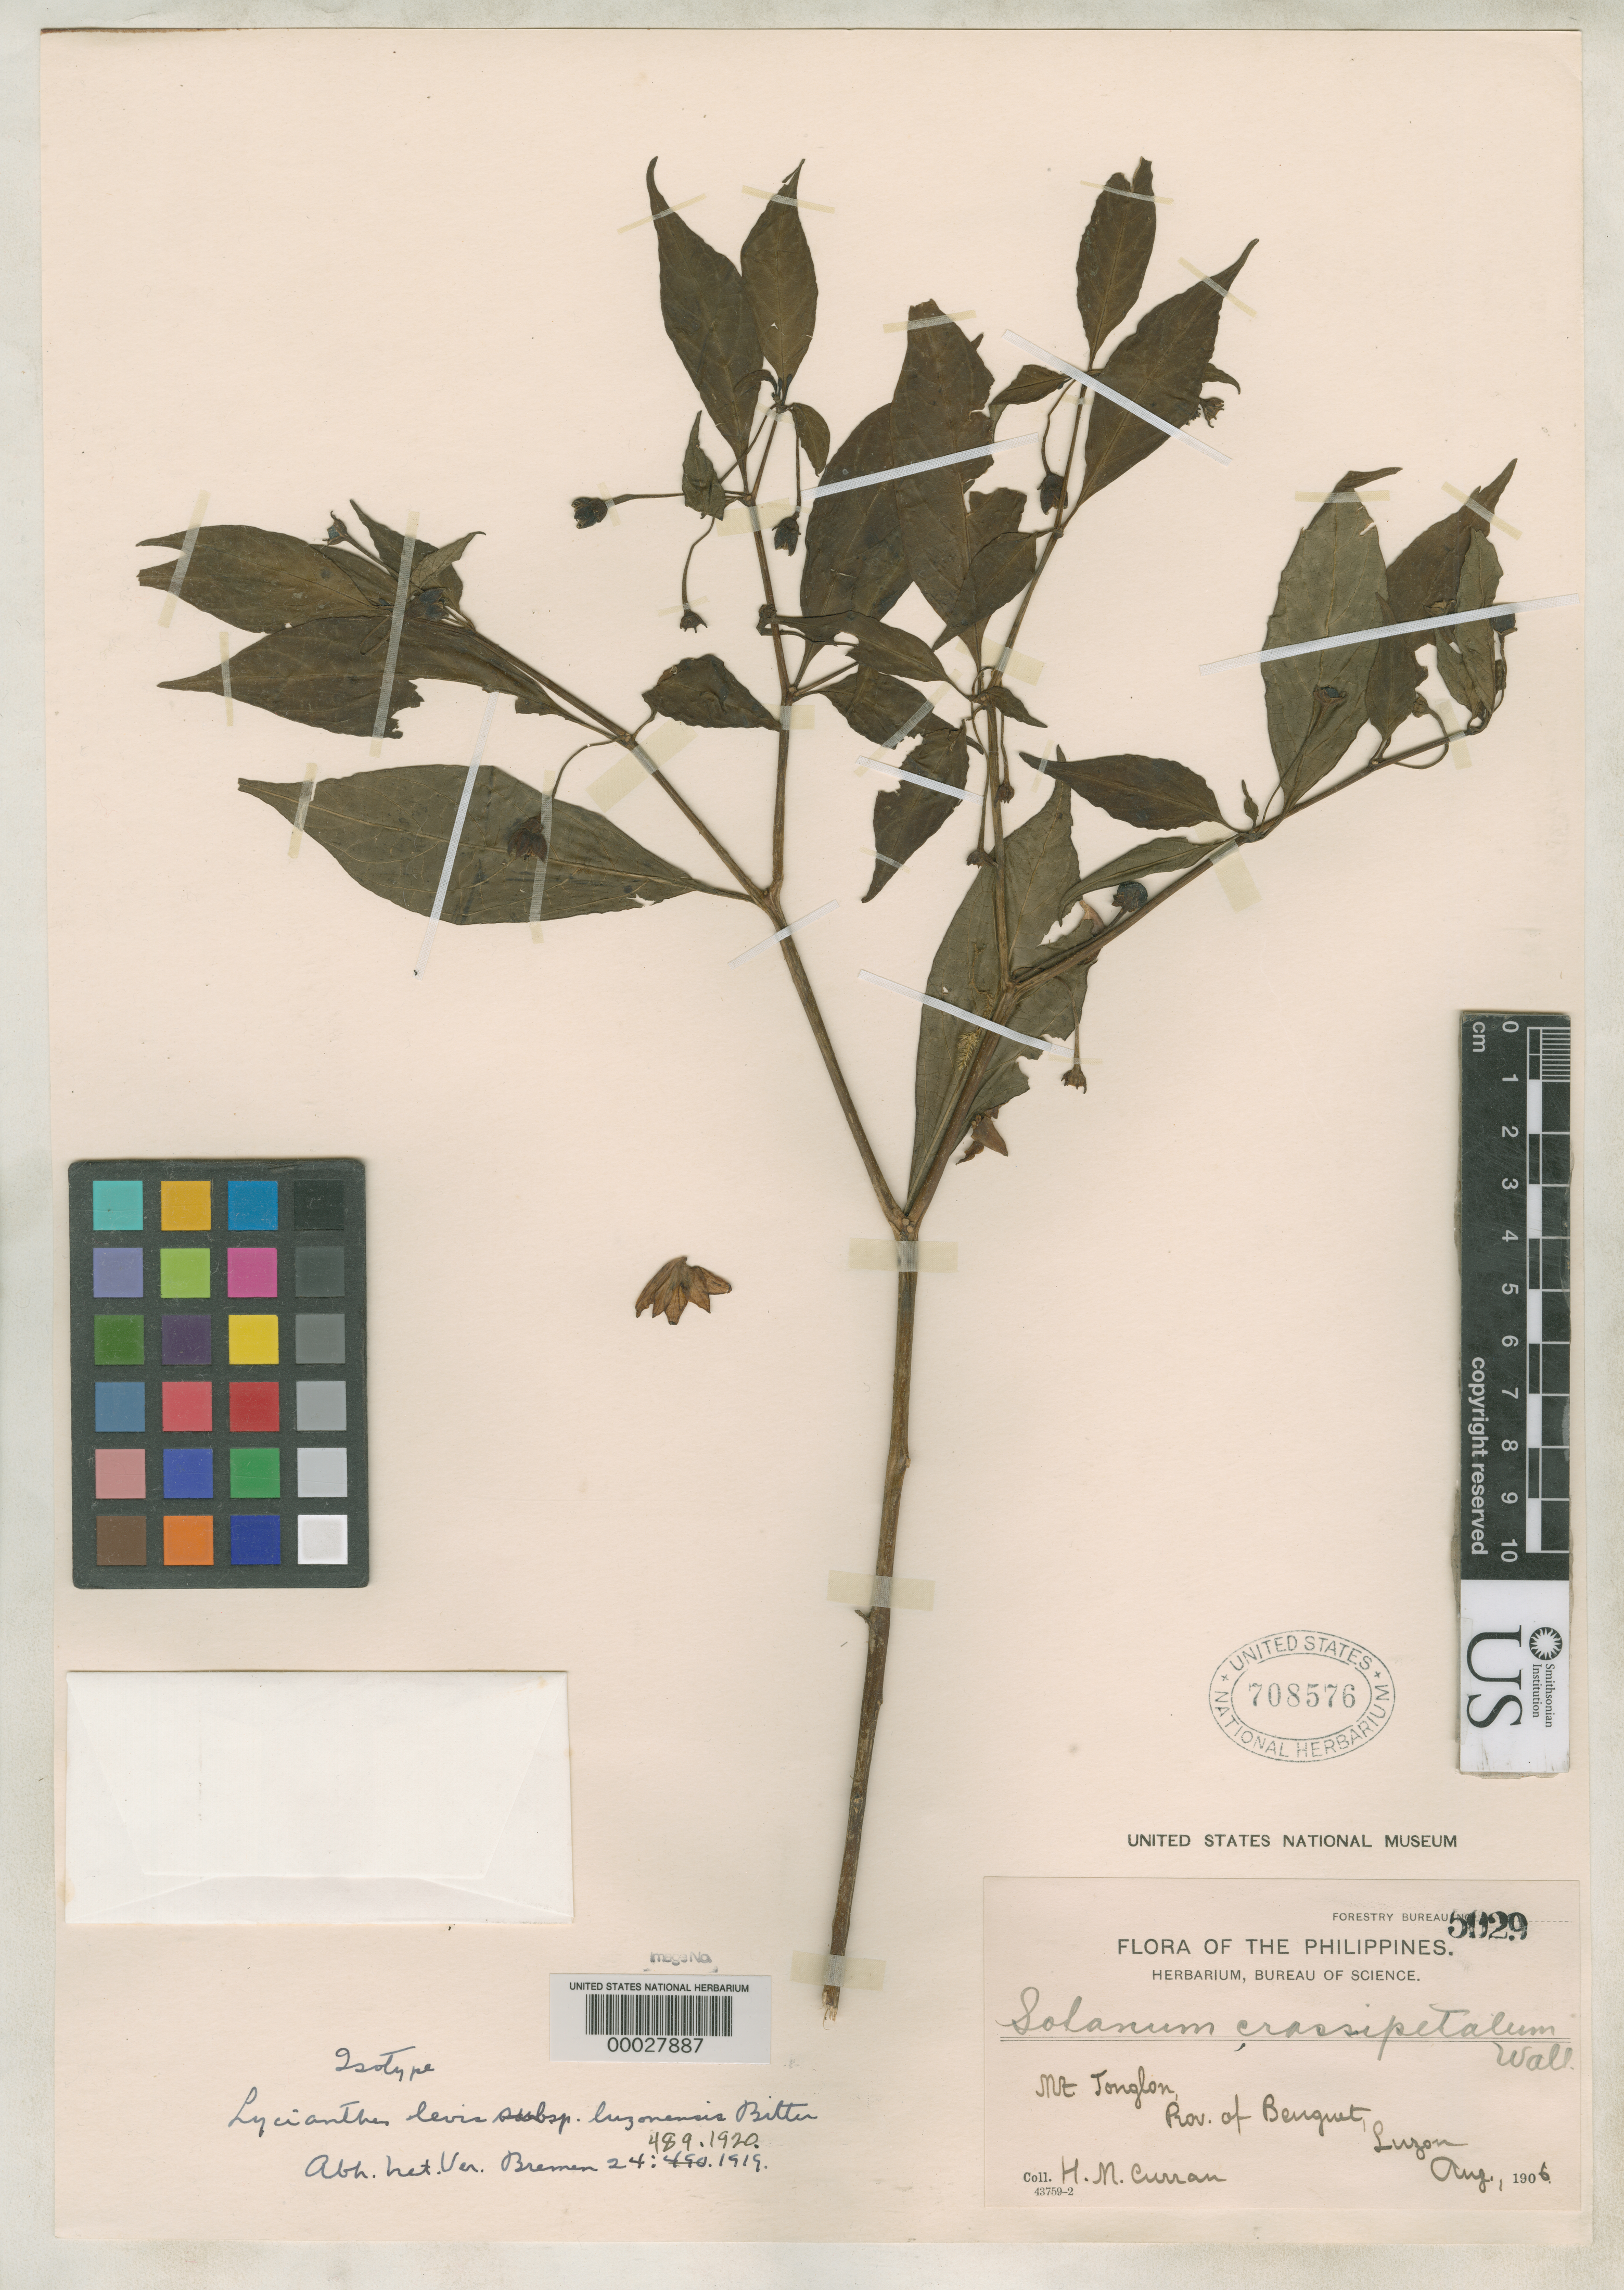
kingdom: Plantae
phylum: Tracheophyta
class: Magnoliopsida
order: Solanales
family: Solanaceae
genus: Lycianthes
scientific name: Lycianthes levis subsp. luzonensis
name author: Bitter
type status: Isotype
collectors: H. M. Curran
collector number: Bur. Sci. 5029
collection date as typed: Aug 1906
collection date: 1906-08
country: Philippines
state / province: Cordillera (Administrative Region)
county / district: Benguet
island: Luzon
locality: Mt. Tonglon.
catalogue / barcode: US 708576